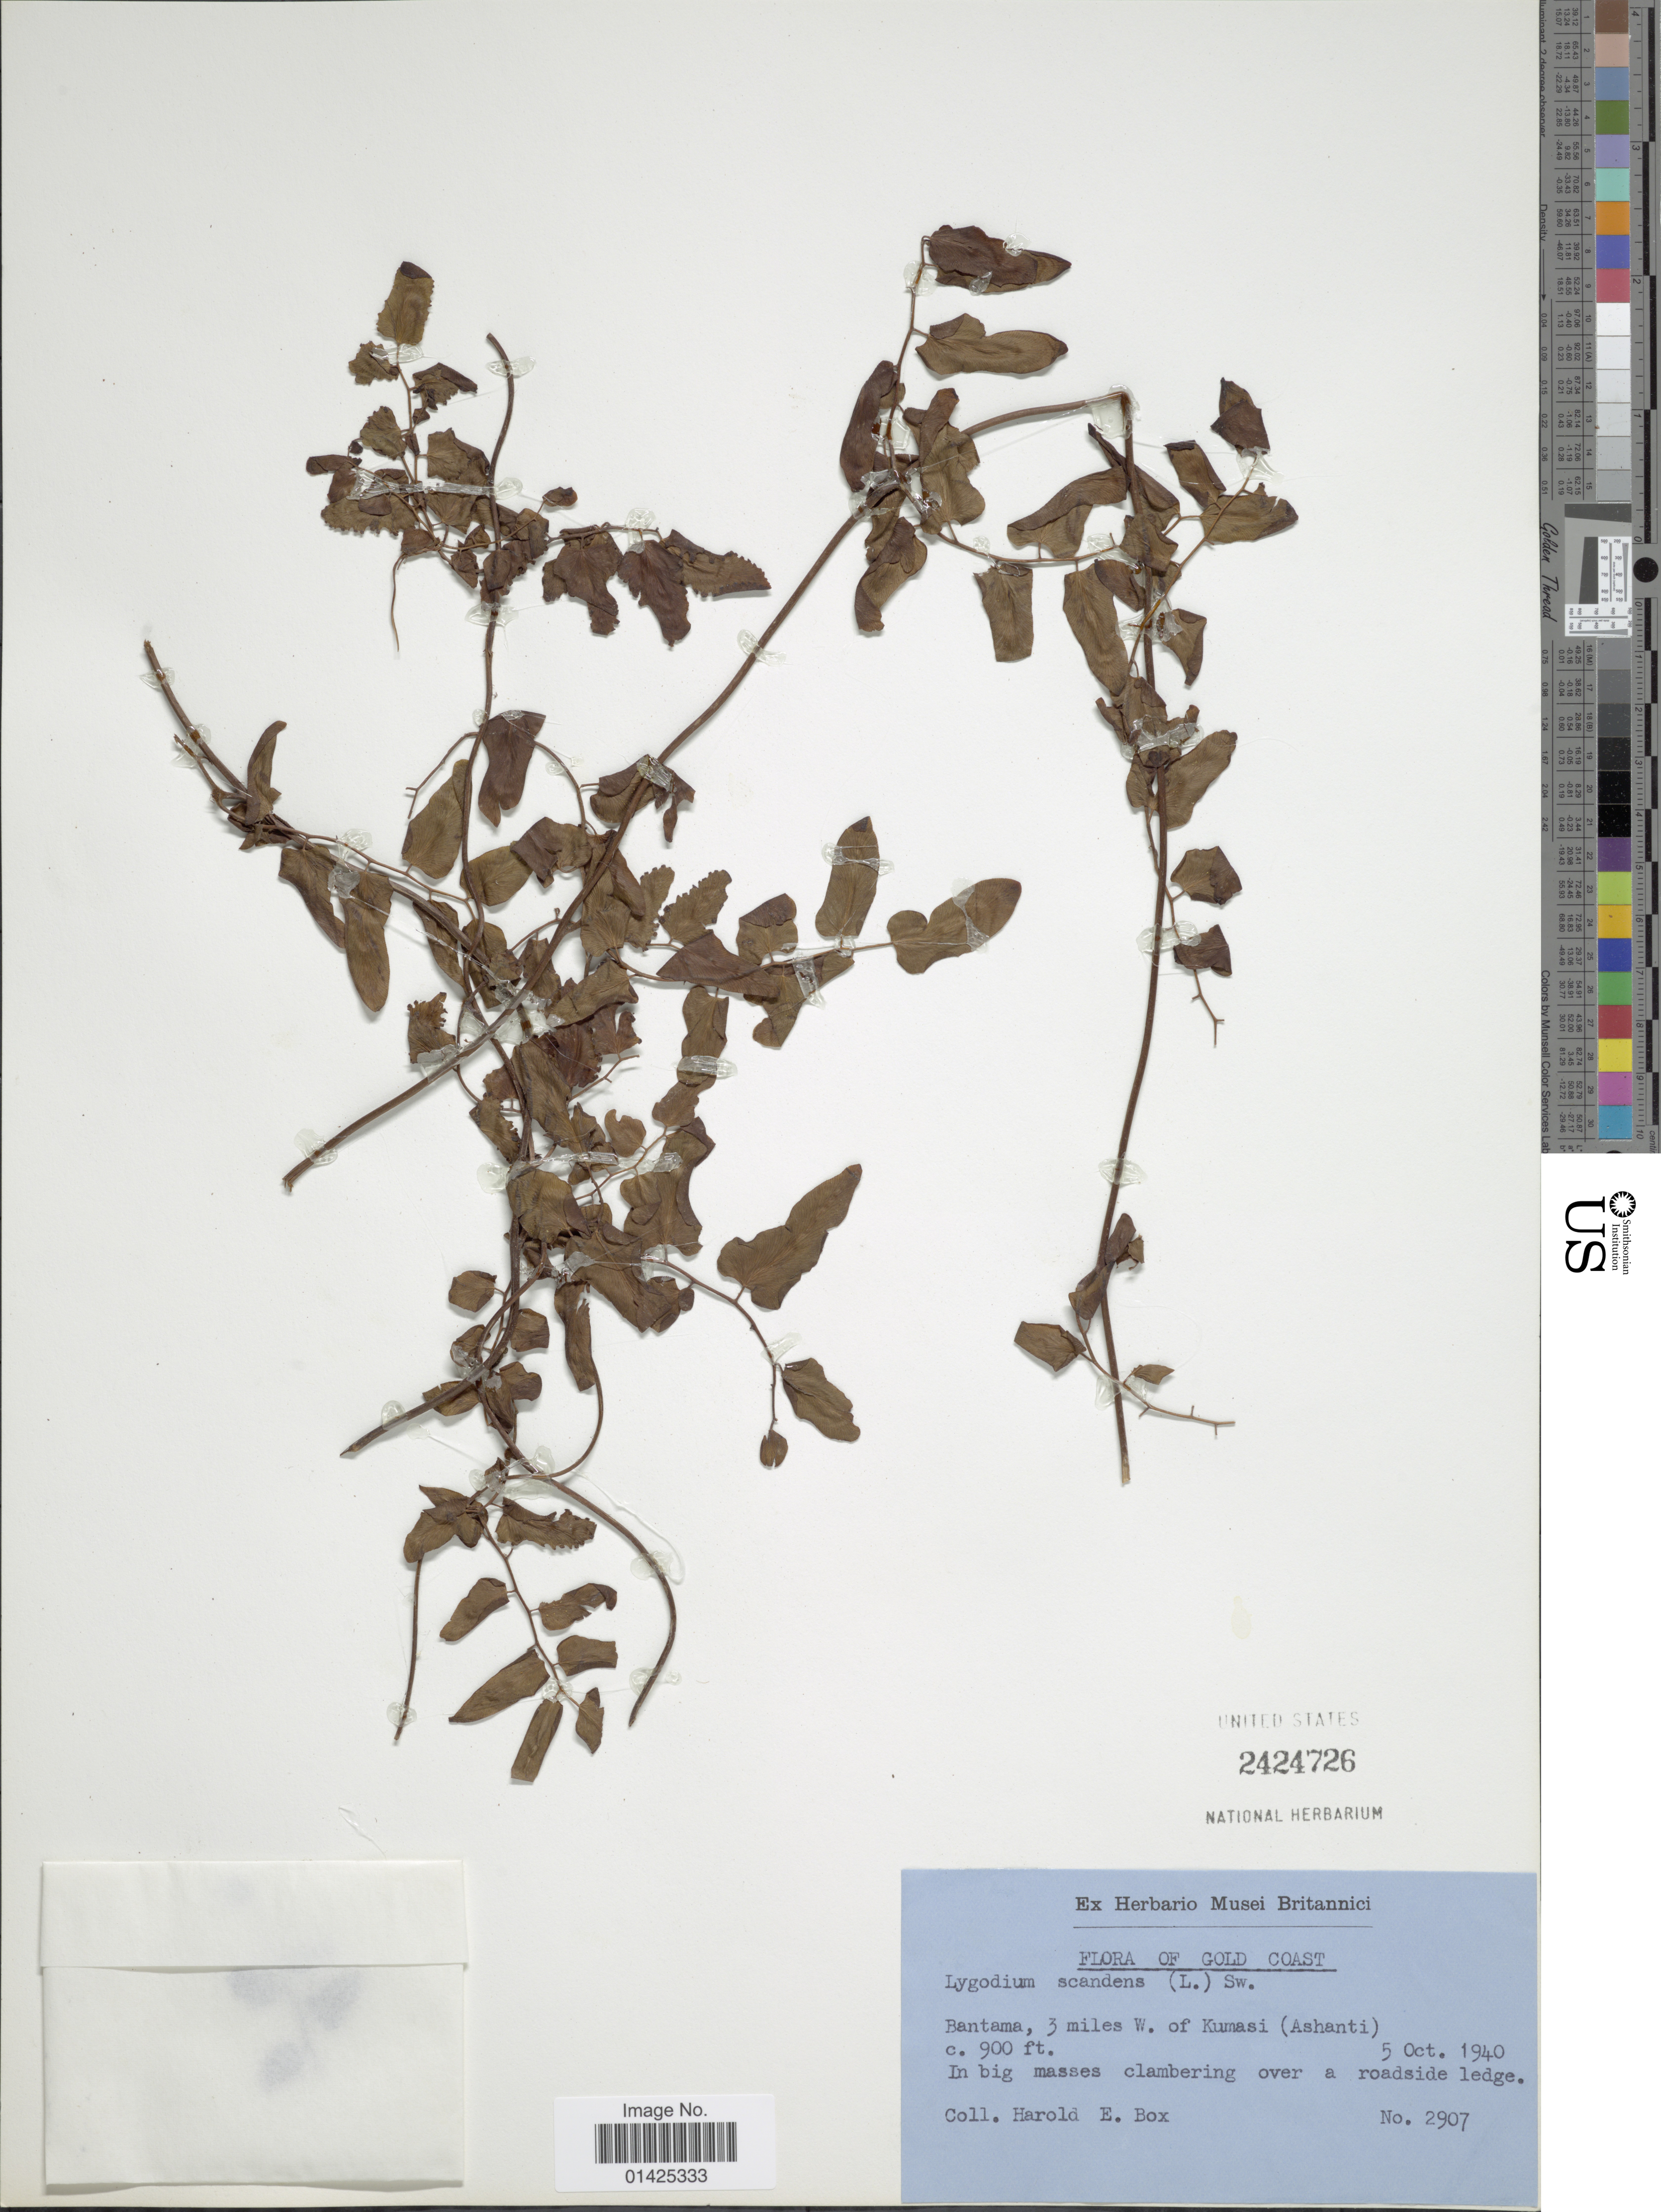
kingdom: Plantae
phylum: Tracheophyta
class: Polypodiopsida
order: Schizaeales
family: Lygodiaceae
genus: Lygodium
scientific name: Lygodium microphyllum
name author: (Cav.) R. Br.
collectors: H. E. Box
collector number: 2907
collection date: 1940-10-05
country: Ghana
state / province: Ashanti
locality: Bantama, 3 miles W. of Kumasi.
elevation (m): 274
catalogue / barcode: US 2424726